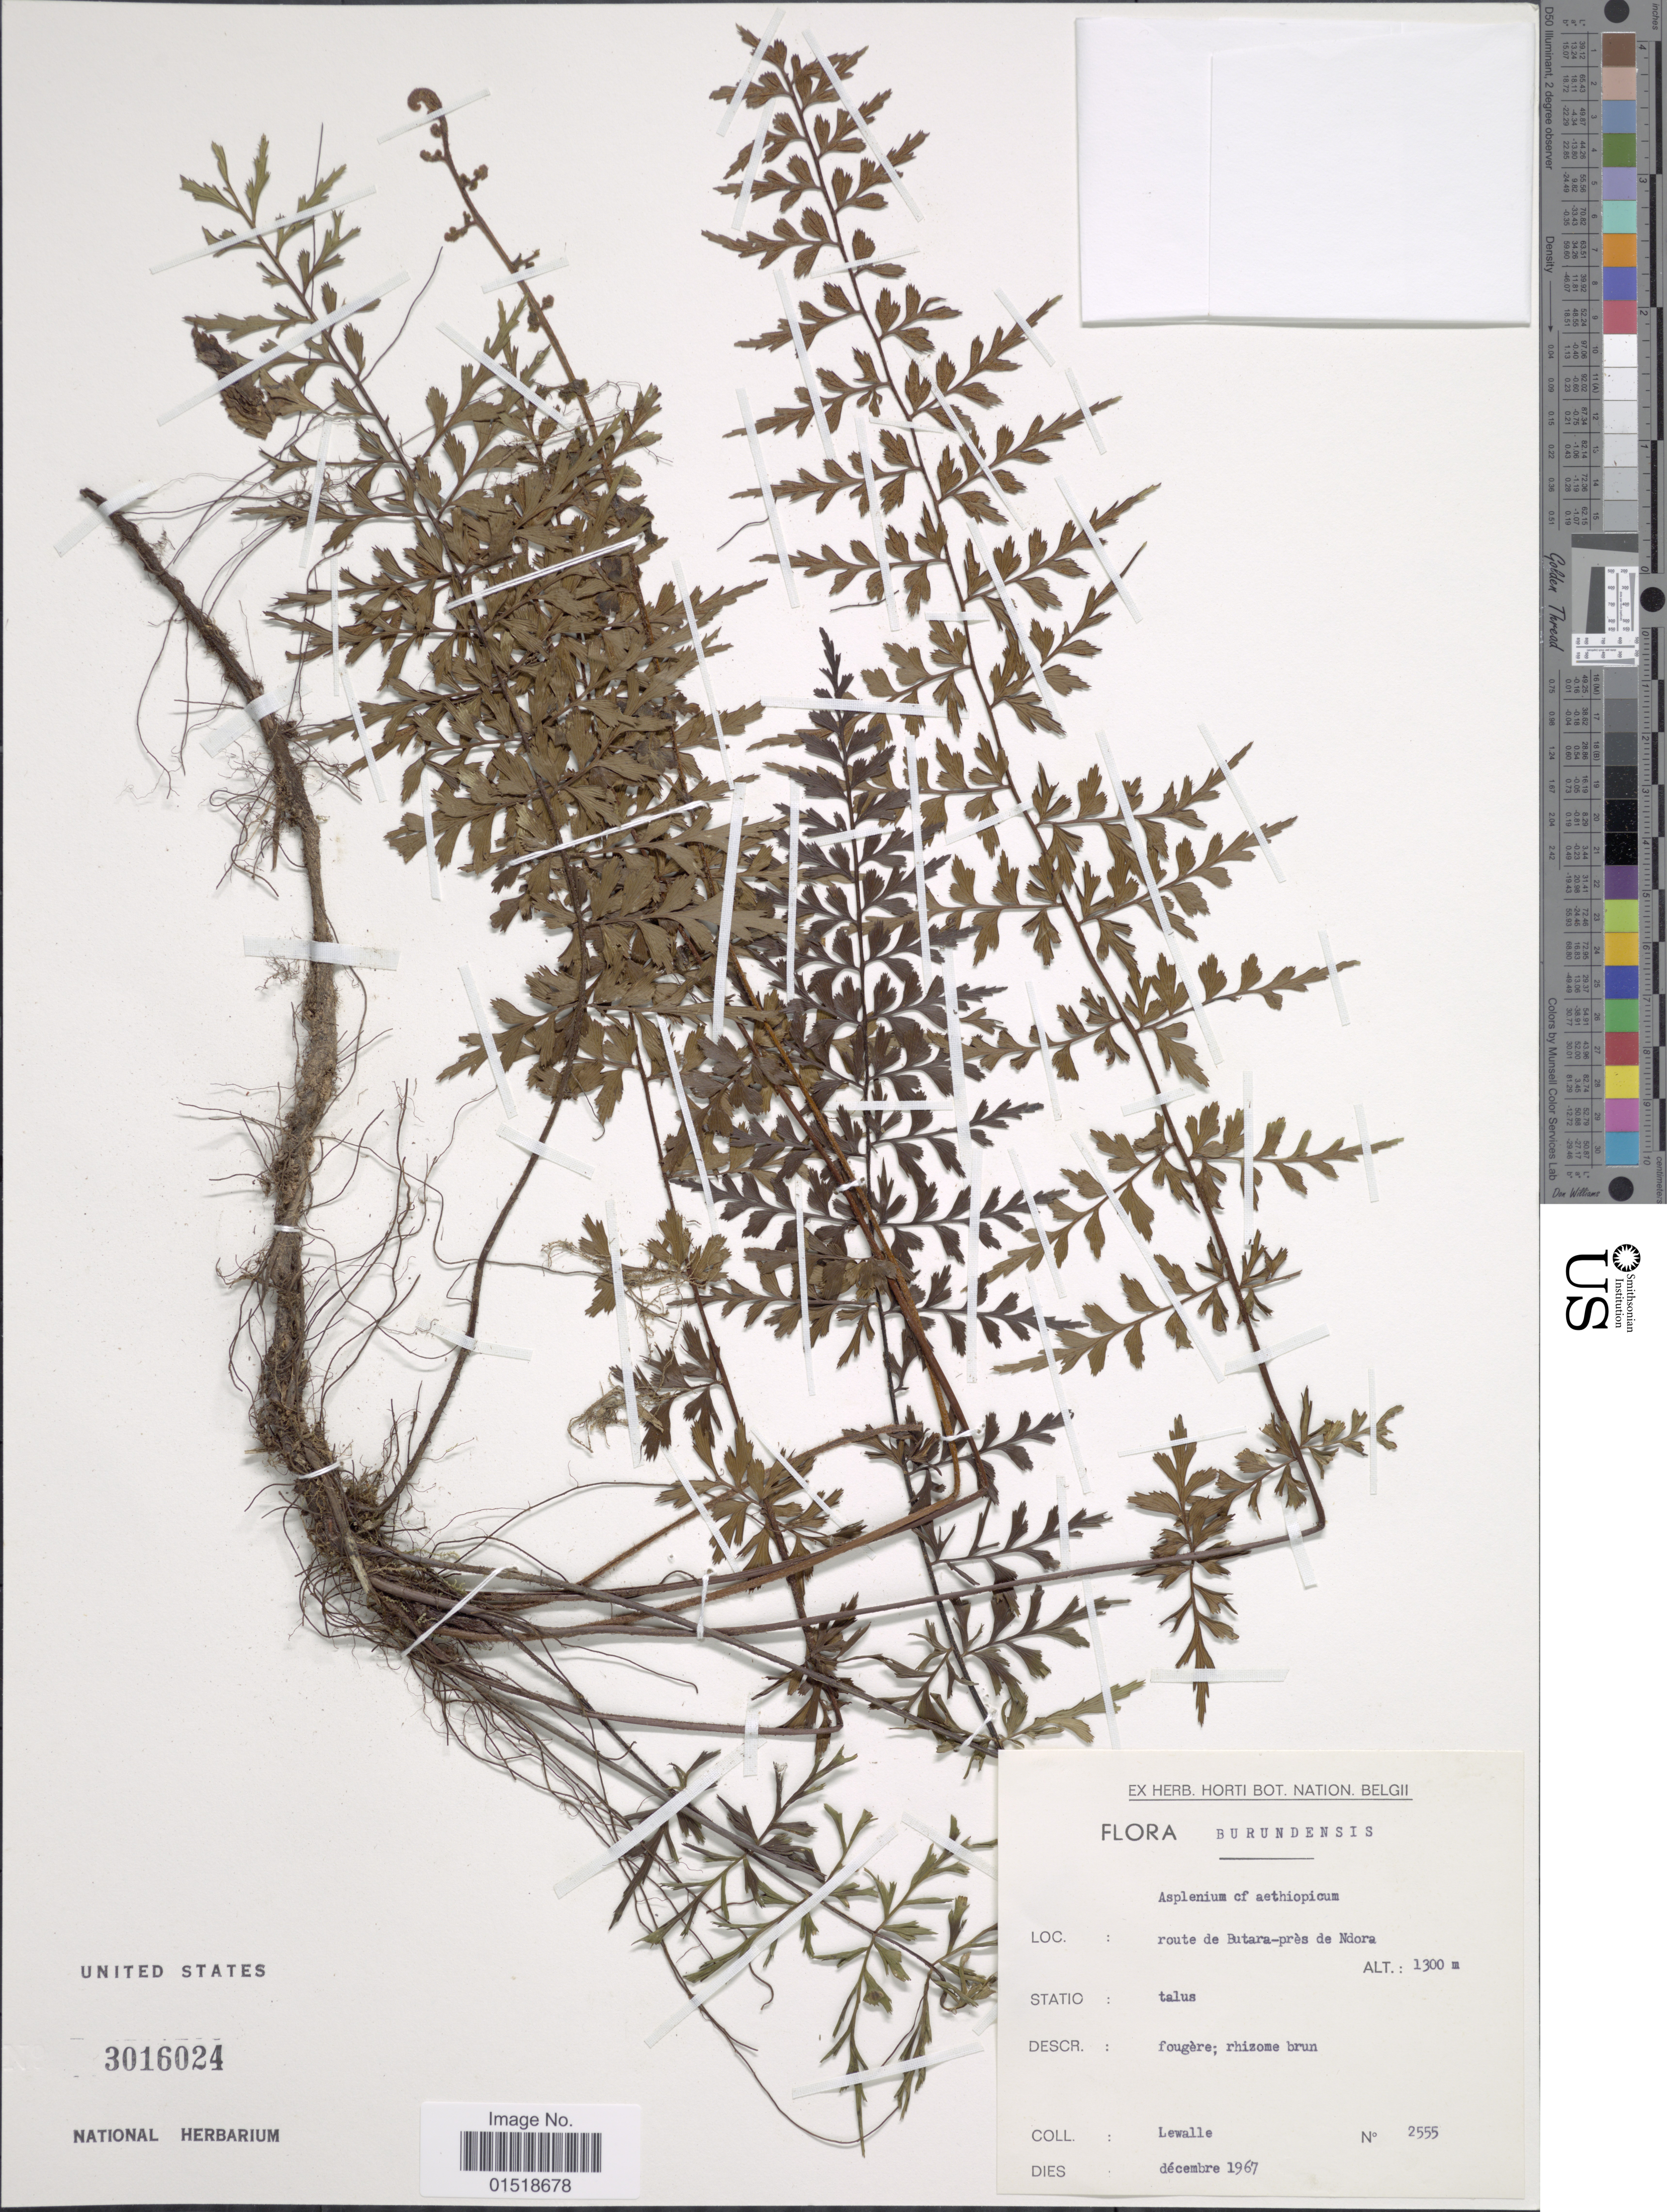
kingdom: Plantae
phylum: Tracheophyta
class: Polypodiopsida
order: Polypodiales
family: Aspleniaceae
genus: Asplenium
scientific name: Asplenium aethiopicum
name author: (Burm. f.) Bech.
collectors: Lewalle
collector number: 2555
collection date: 1967-12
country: Burundi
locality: Burundensis. Route de Butara-près de Ndora.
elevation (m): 130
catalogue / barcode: US 3016024